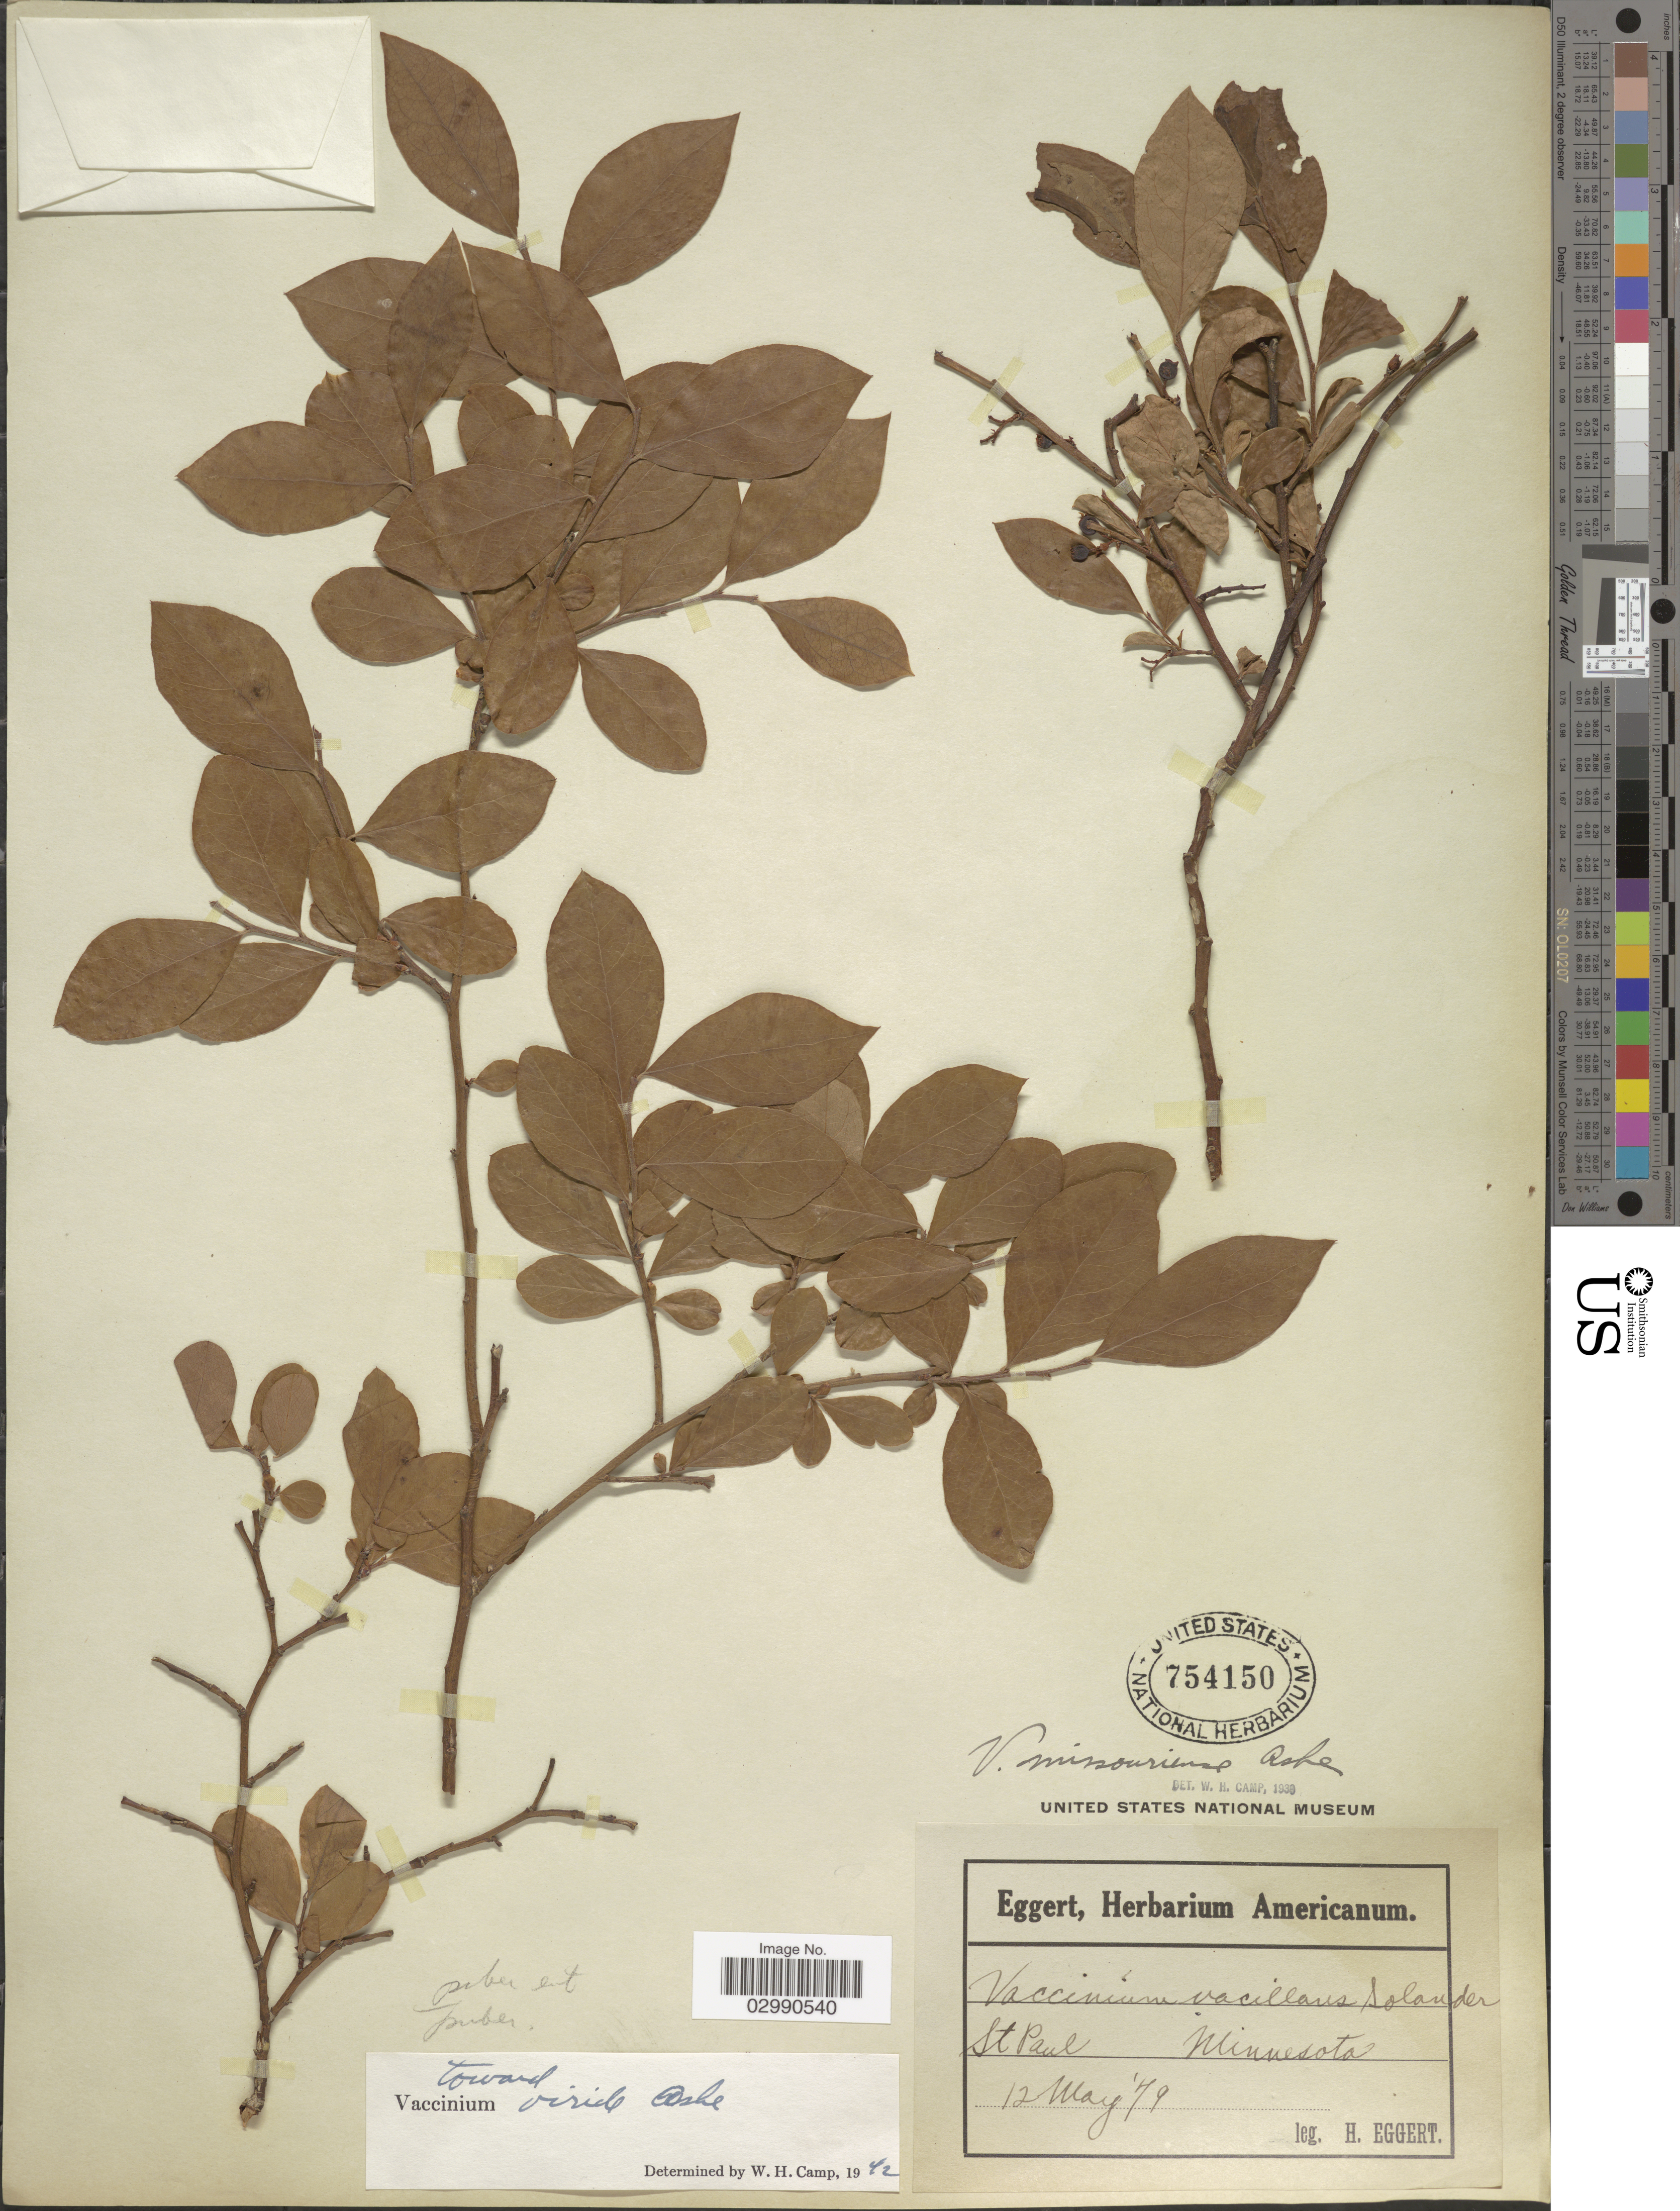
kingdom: Plantae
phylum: Tracheophyta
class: Magnoliopsida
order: Ericales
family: Ericaceae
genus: Vaccinium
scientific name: Vaccinium viride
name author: Ashe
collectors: H. Eggert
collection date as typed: Transcribed d/m/y: 12/5/79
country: United States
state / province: Minnesota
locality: St. Paul.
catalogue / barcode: US 754150